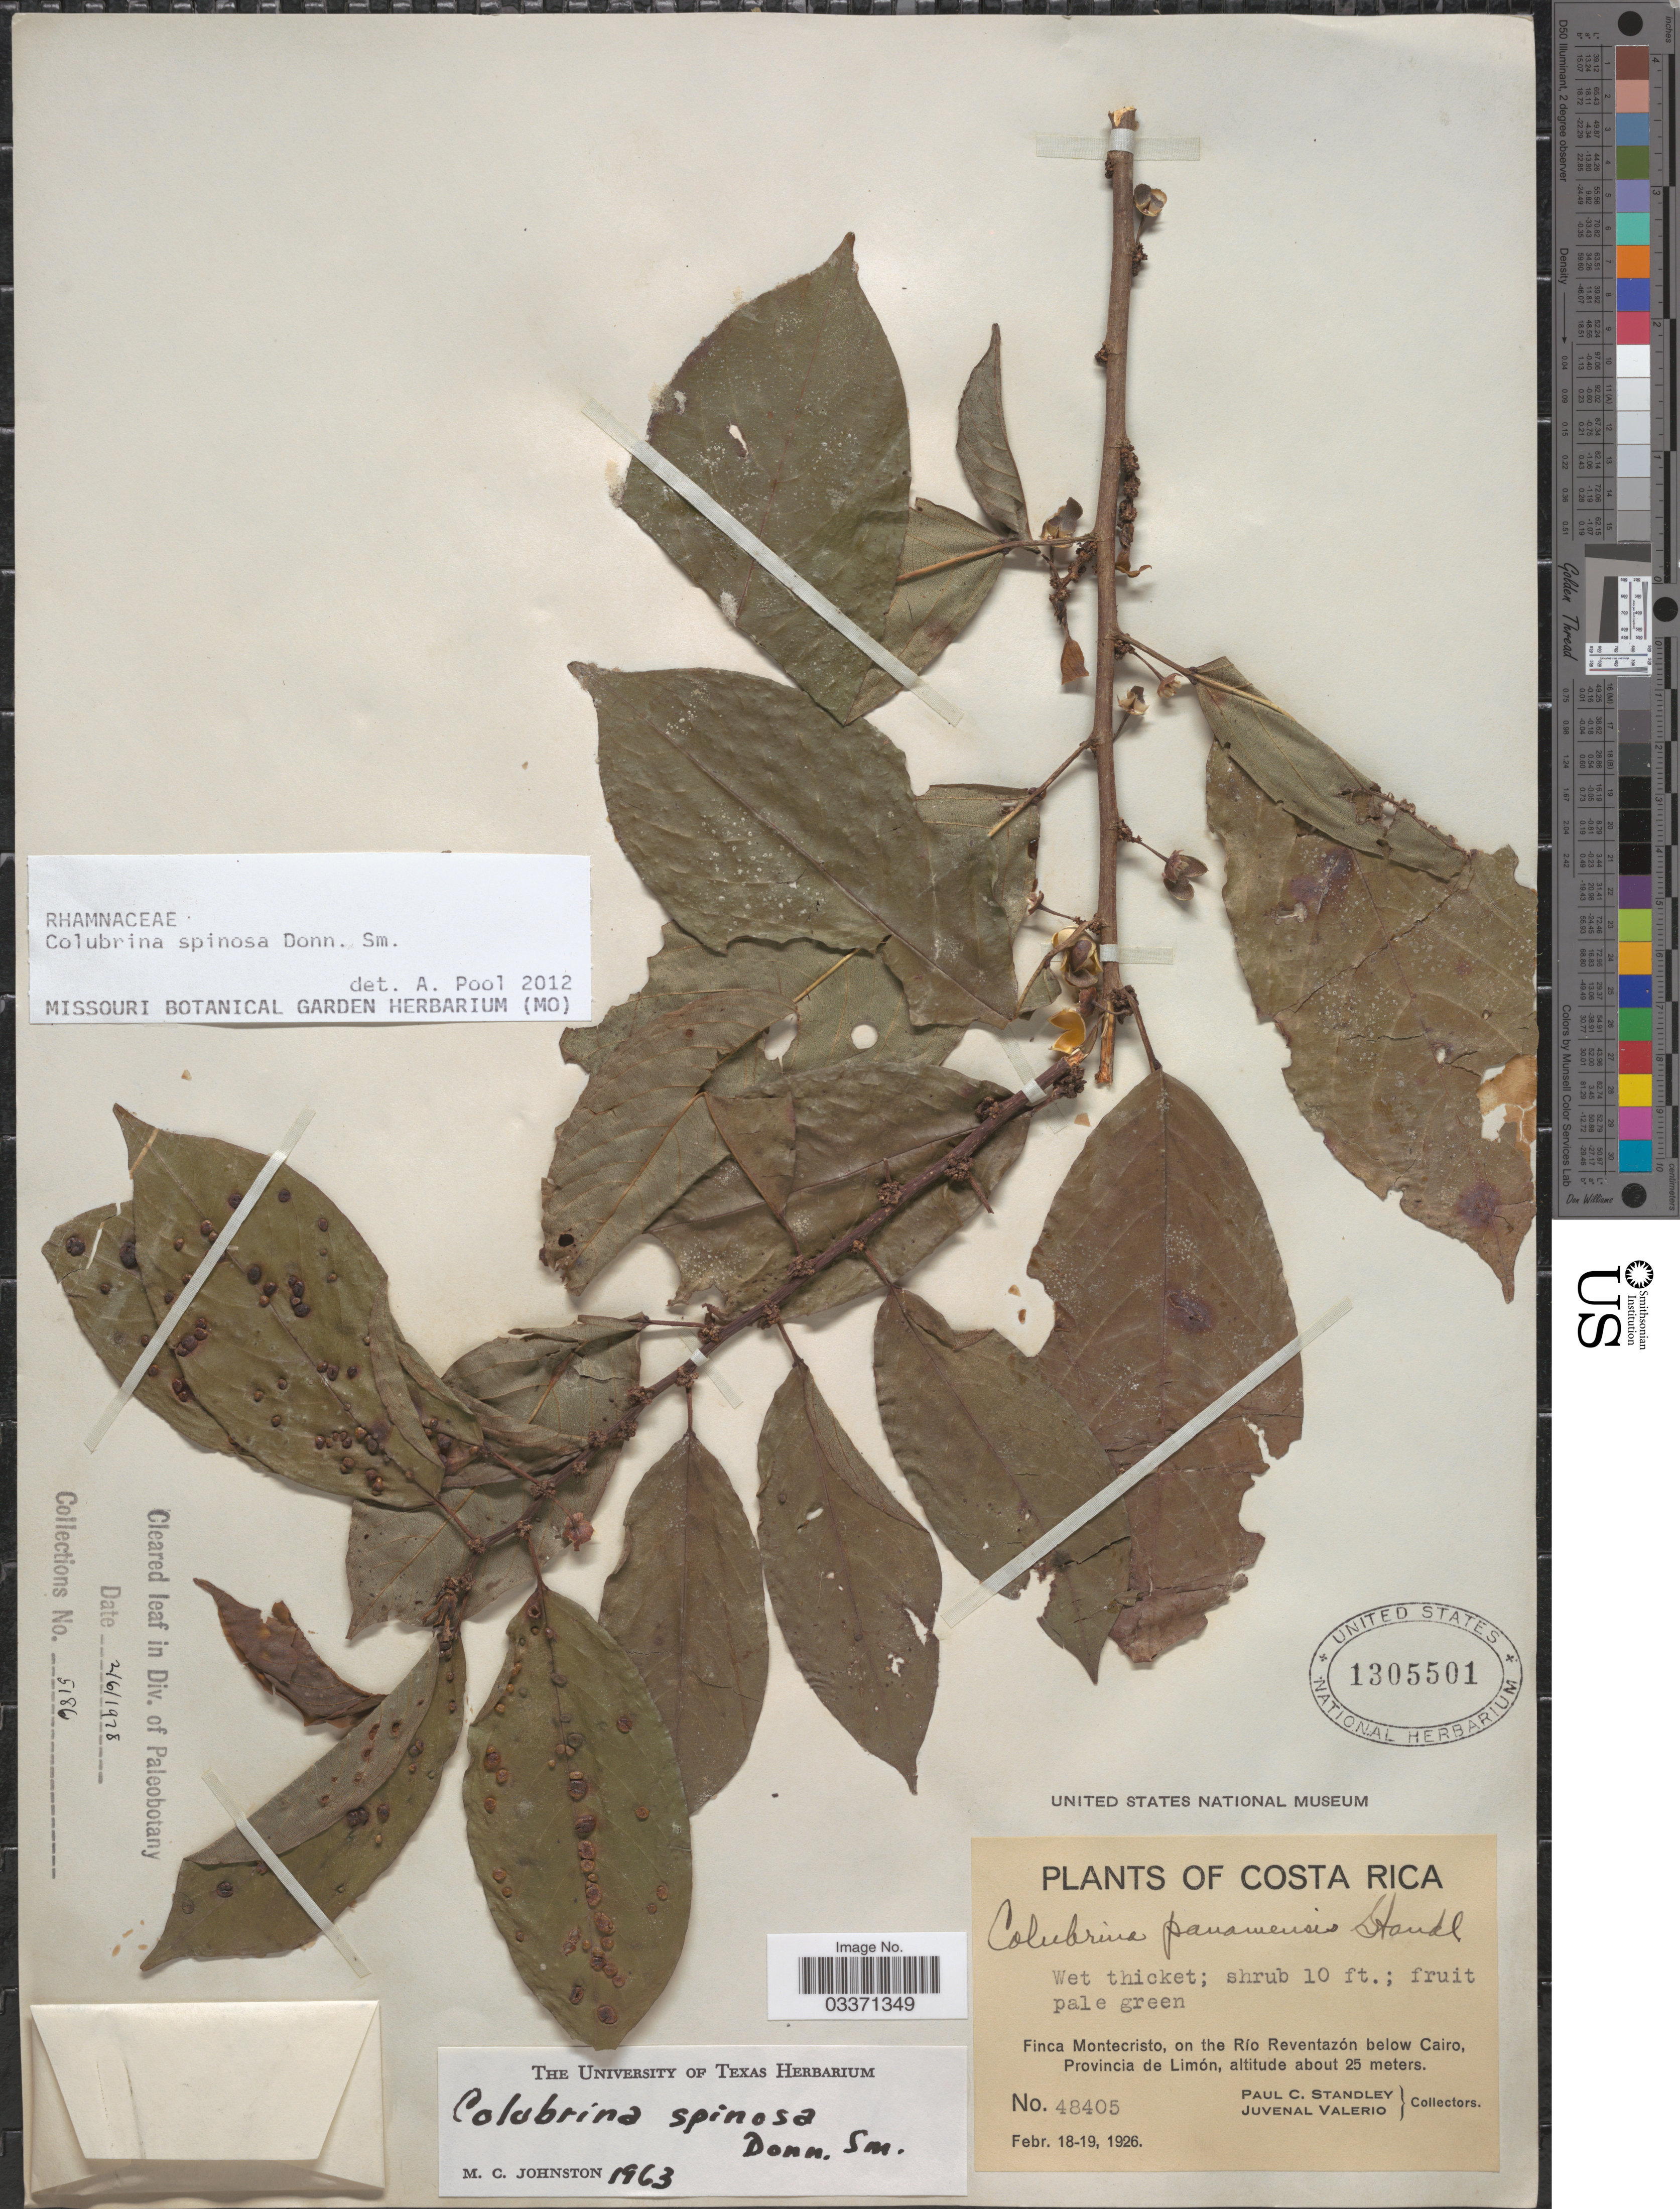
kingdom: Plantae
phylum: Tracheophyta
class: Magnoliopsida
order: Rosales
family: Rhamnaceae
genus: Colubrina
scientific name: Colubrina spinosa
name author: Donn. Sm.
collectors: P. C. Standley & J. Valerio R.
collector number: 48405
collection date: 1926-02-18/1926-02-19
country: Costa Rica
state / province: Limón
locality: Finca Montecristo, on the Río Reventazón below Cairo.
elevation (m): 25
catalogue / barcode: US 1305501